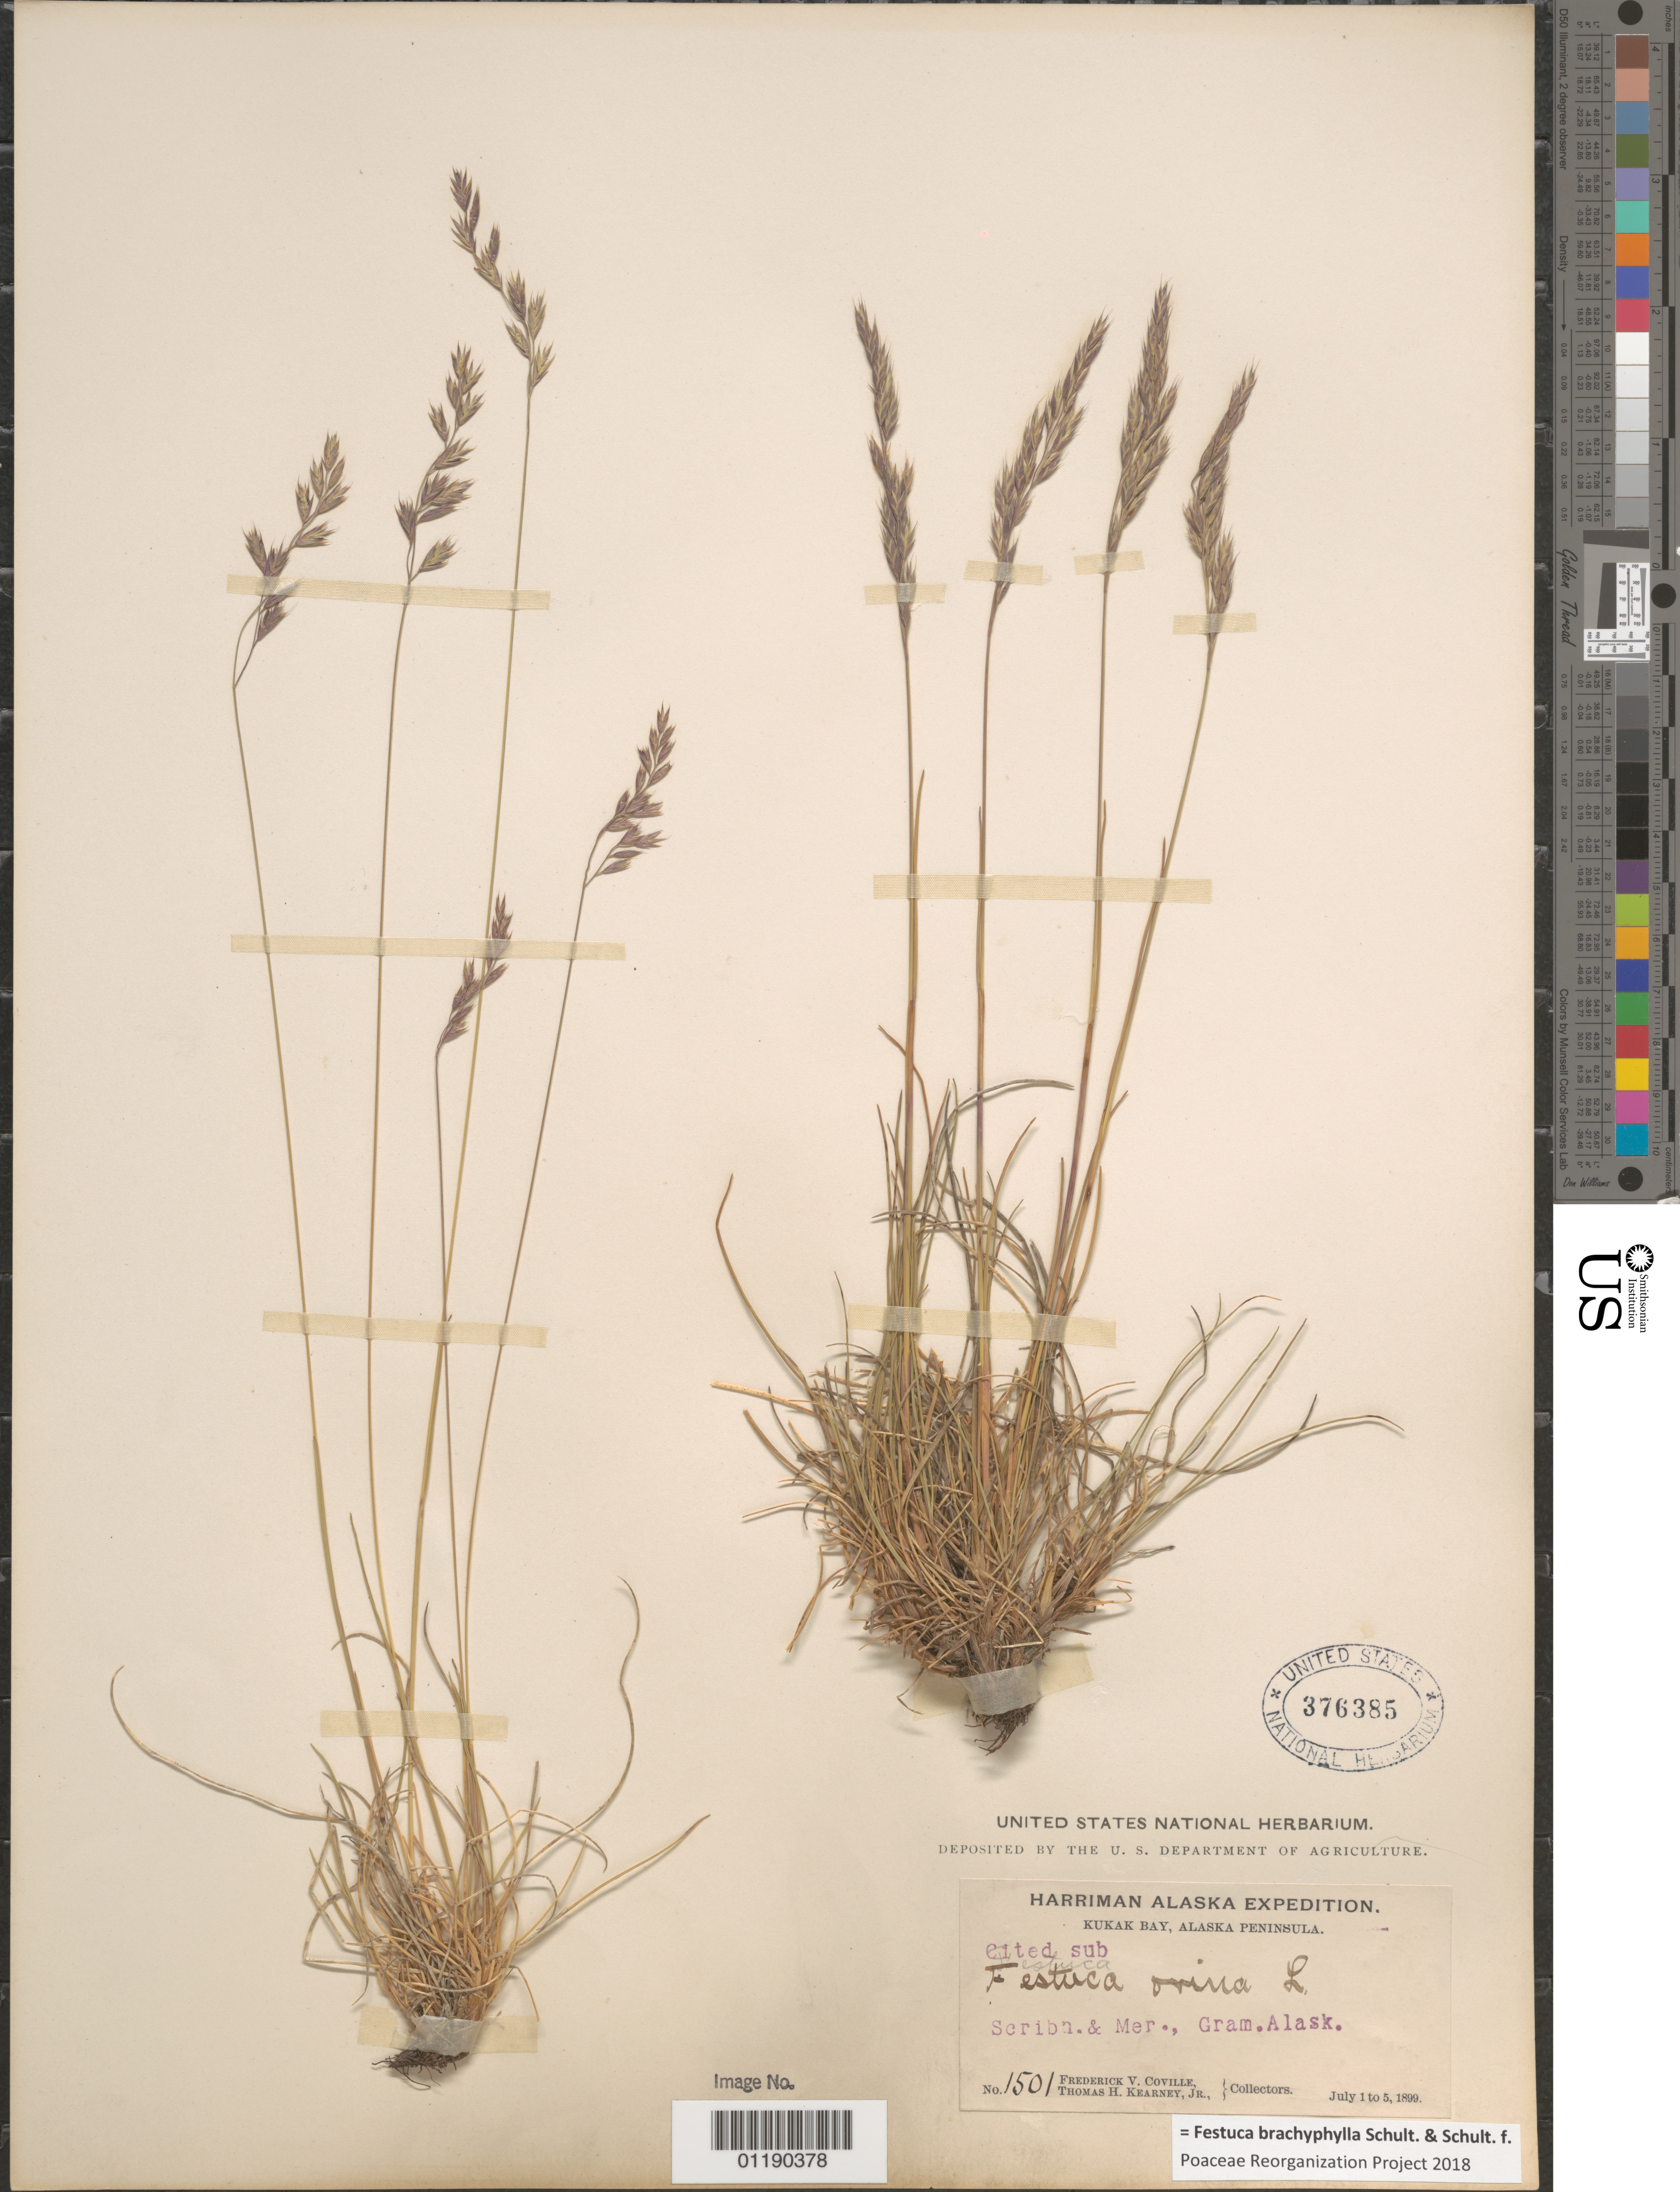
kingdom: Plantae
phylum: Tracheophyta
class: Liliopsida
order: Poales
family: Poaceae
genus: Festuca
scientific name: Festuca brachyphylla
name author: Schult. & Schult. f.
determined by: Poaceae Reorganization Project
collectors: F. V. Coville & T. H. Kearney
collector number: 1501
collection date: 1899-07-01/1899-07-05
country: United States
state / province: Alaska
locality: Kukak Bay, Alaska Peninsula.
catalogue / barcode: US 376385